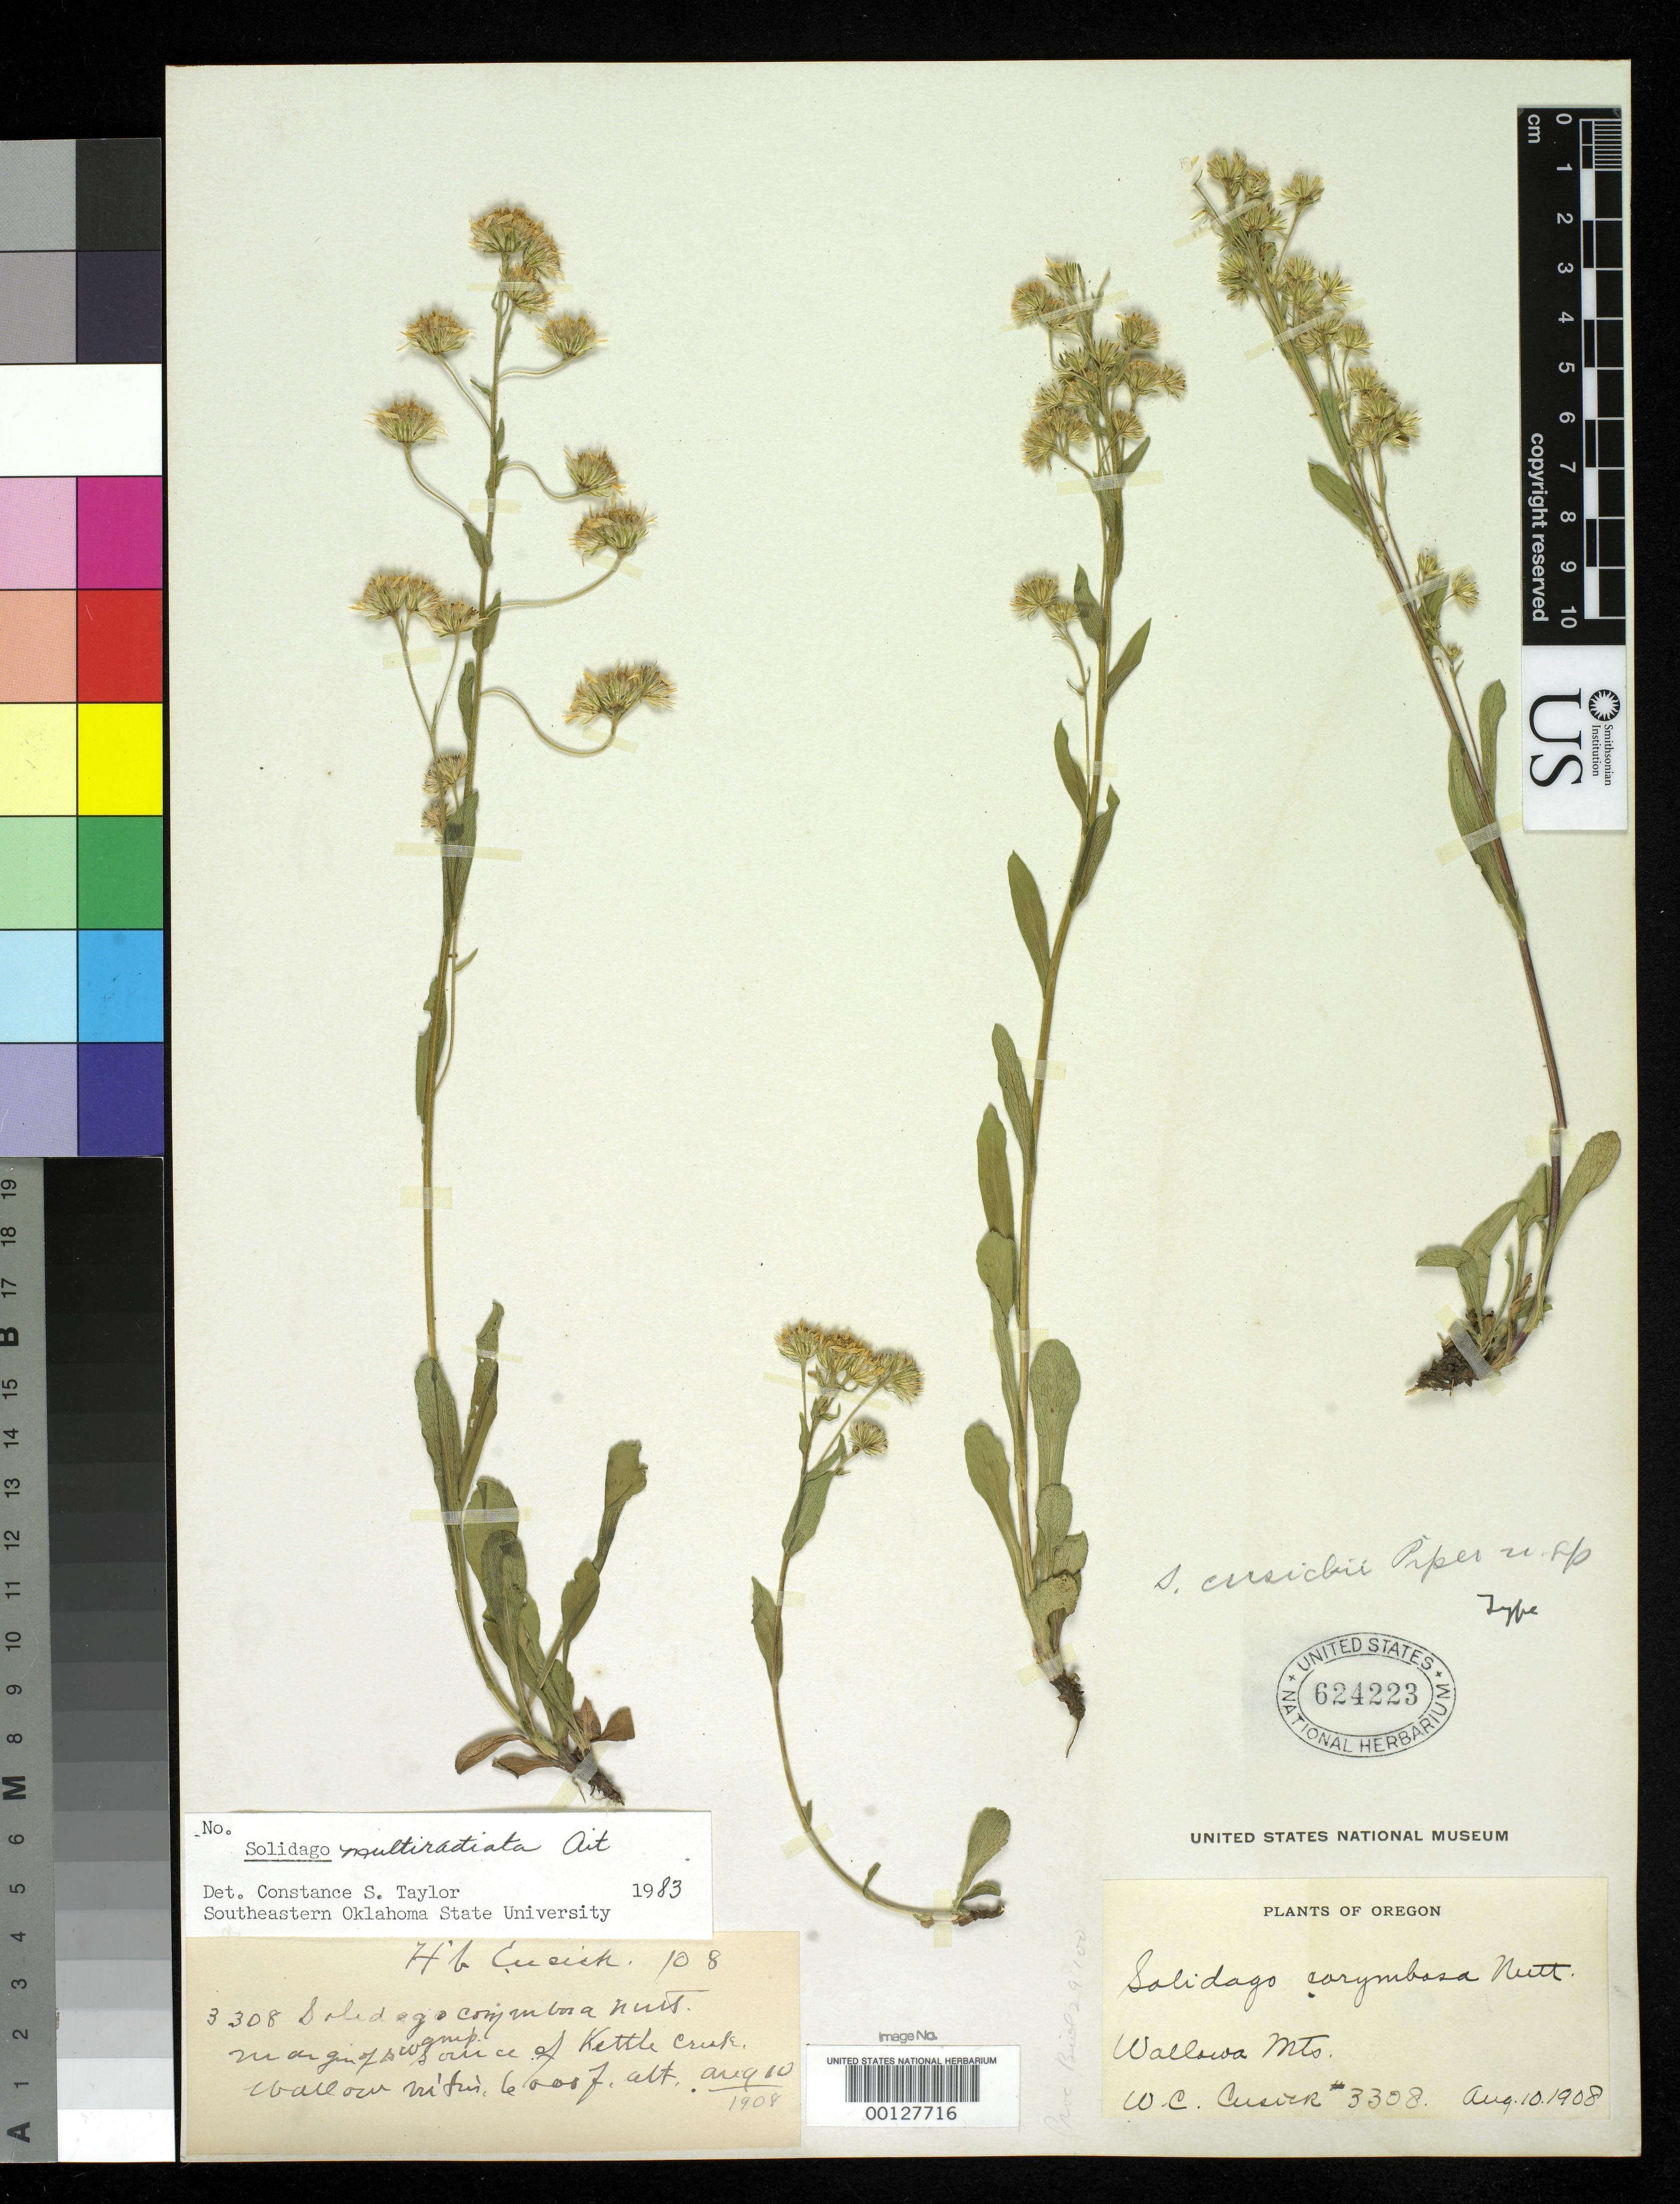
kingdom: Plantae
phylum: Tracheophyta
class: Magnoliopsida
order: Asterales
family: Asteraceae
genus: Solidago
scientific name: Solidago cusickii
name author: Piper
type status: Isotype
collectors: W. C. Cusick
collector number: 3308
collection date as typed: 10 Aug 1908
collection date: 1908-08-10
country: United States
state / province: Oregon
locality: Wallowa Mts.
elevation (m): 2000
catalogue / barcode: US 624223